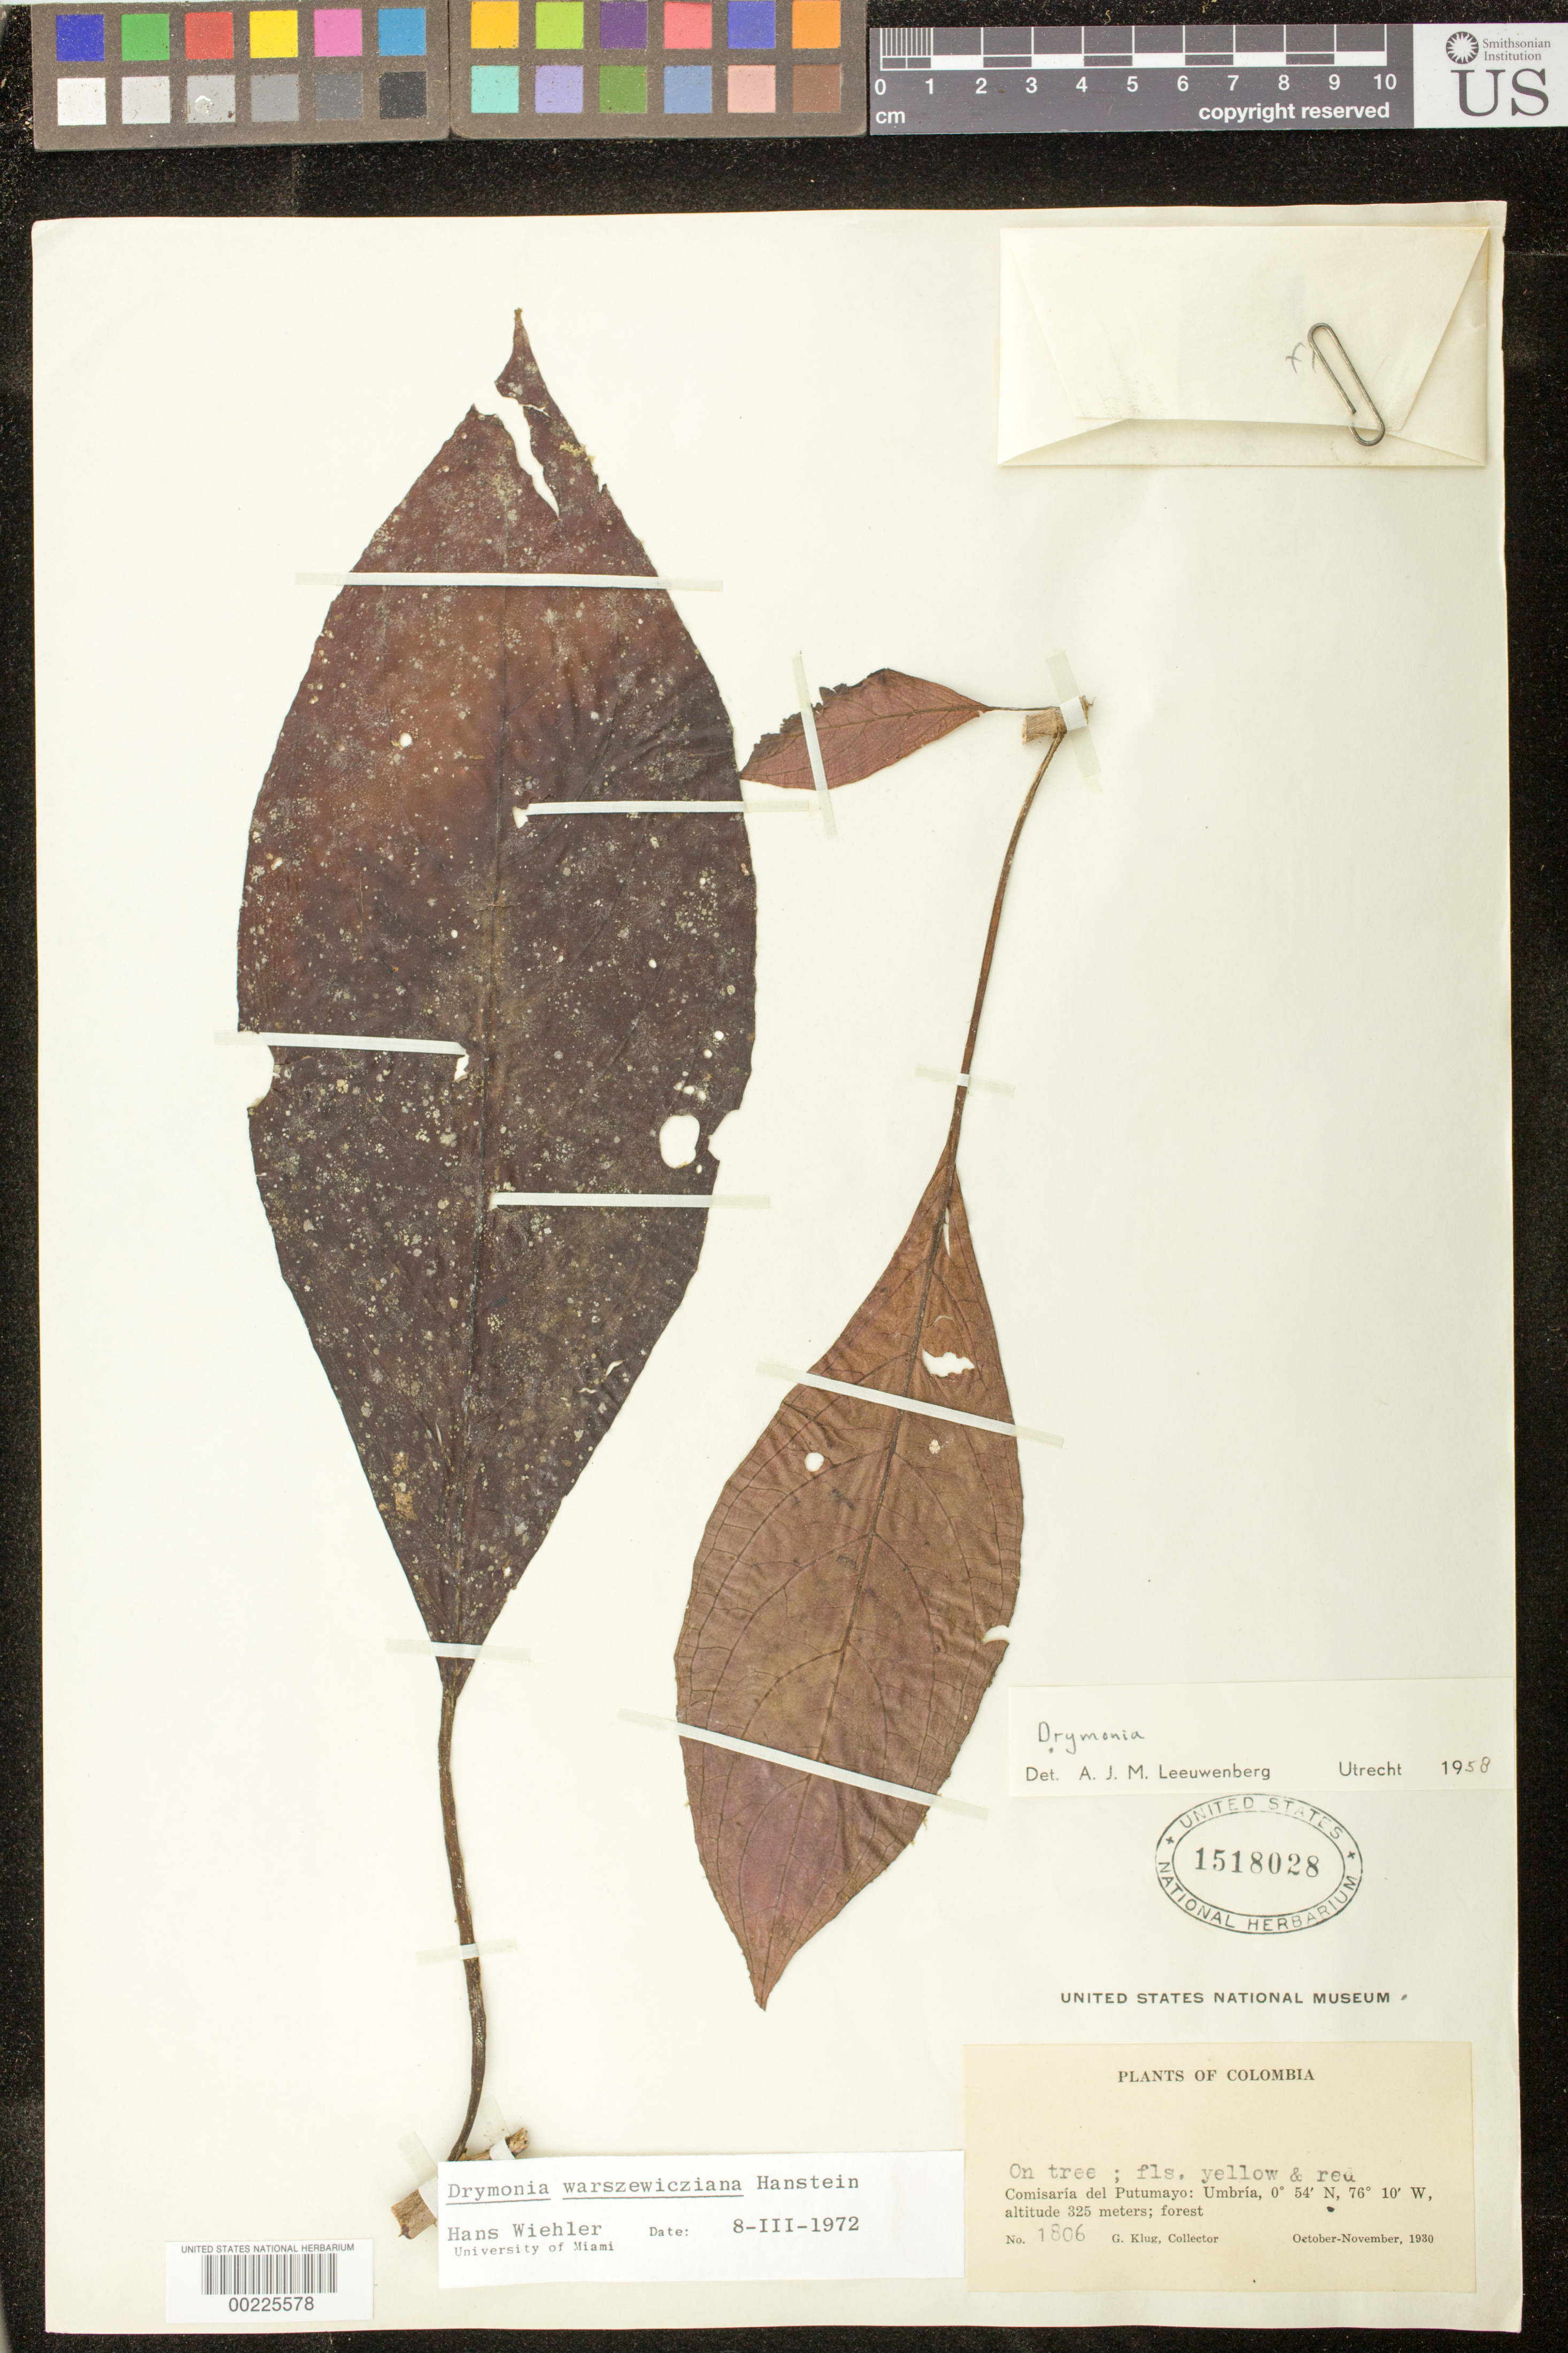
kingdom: Plantae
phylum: Tracheophyta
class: Magnoliopsida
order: Lamiales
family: Gesneriaceae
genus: Drymonia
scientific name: Drymonia warszewicziana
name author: Hanst.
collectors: G. Klug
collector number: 1806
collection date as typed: Oct-Nov 1930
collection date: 1930-10/1930-11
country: Colombia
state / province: Putumayo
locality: Umbria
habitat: Forest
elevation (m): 325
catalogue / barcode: US 1518028